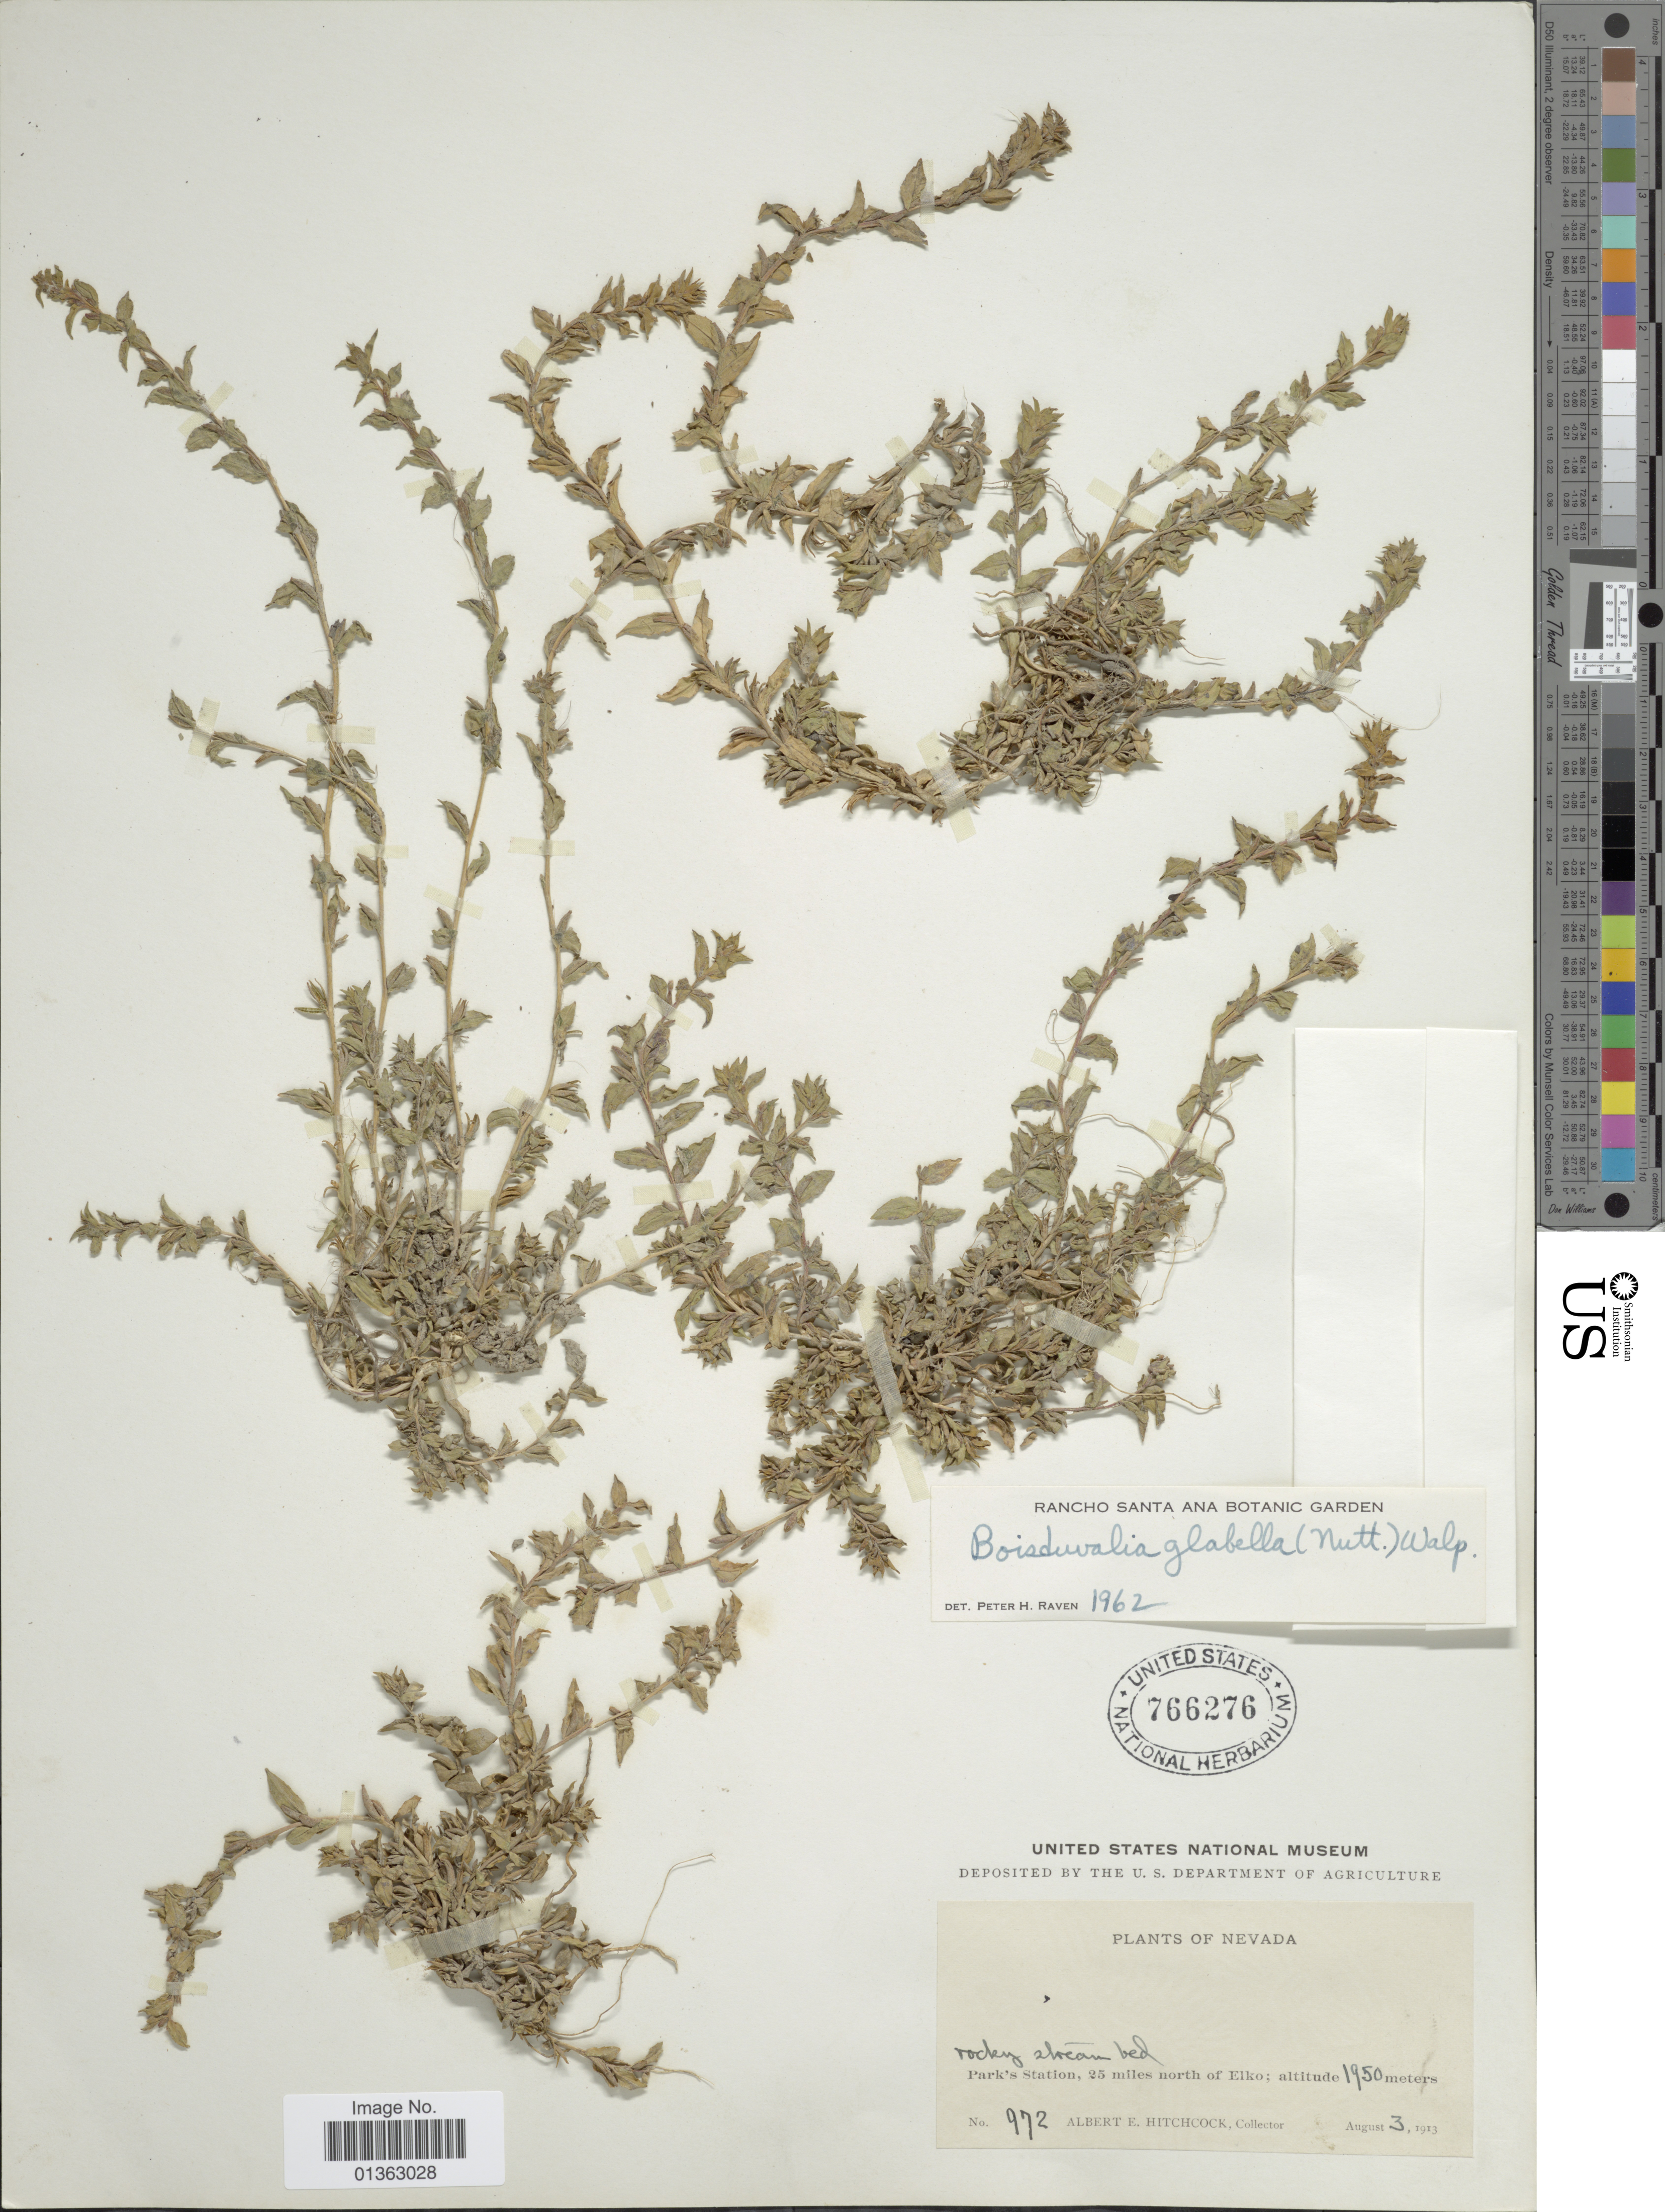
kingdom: Plantae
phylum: Tracheophyta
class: Magnoliopsida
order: Myrtales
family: Onagraceae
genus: Epilobium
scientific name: Epilobium campestre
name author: (Jeps.) Hoch & W.L. Wagner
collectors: A. Hitchcock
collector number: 972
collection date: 1913-08-03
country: United States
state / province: Nevada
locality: Park's Station, 25 miles north of Elko.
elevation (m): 1950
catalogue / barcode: US 766276